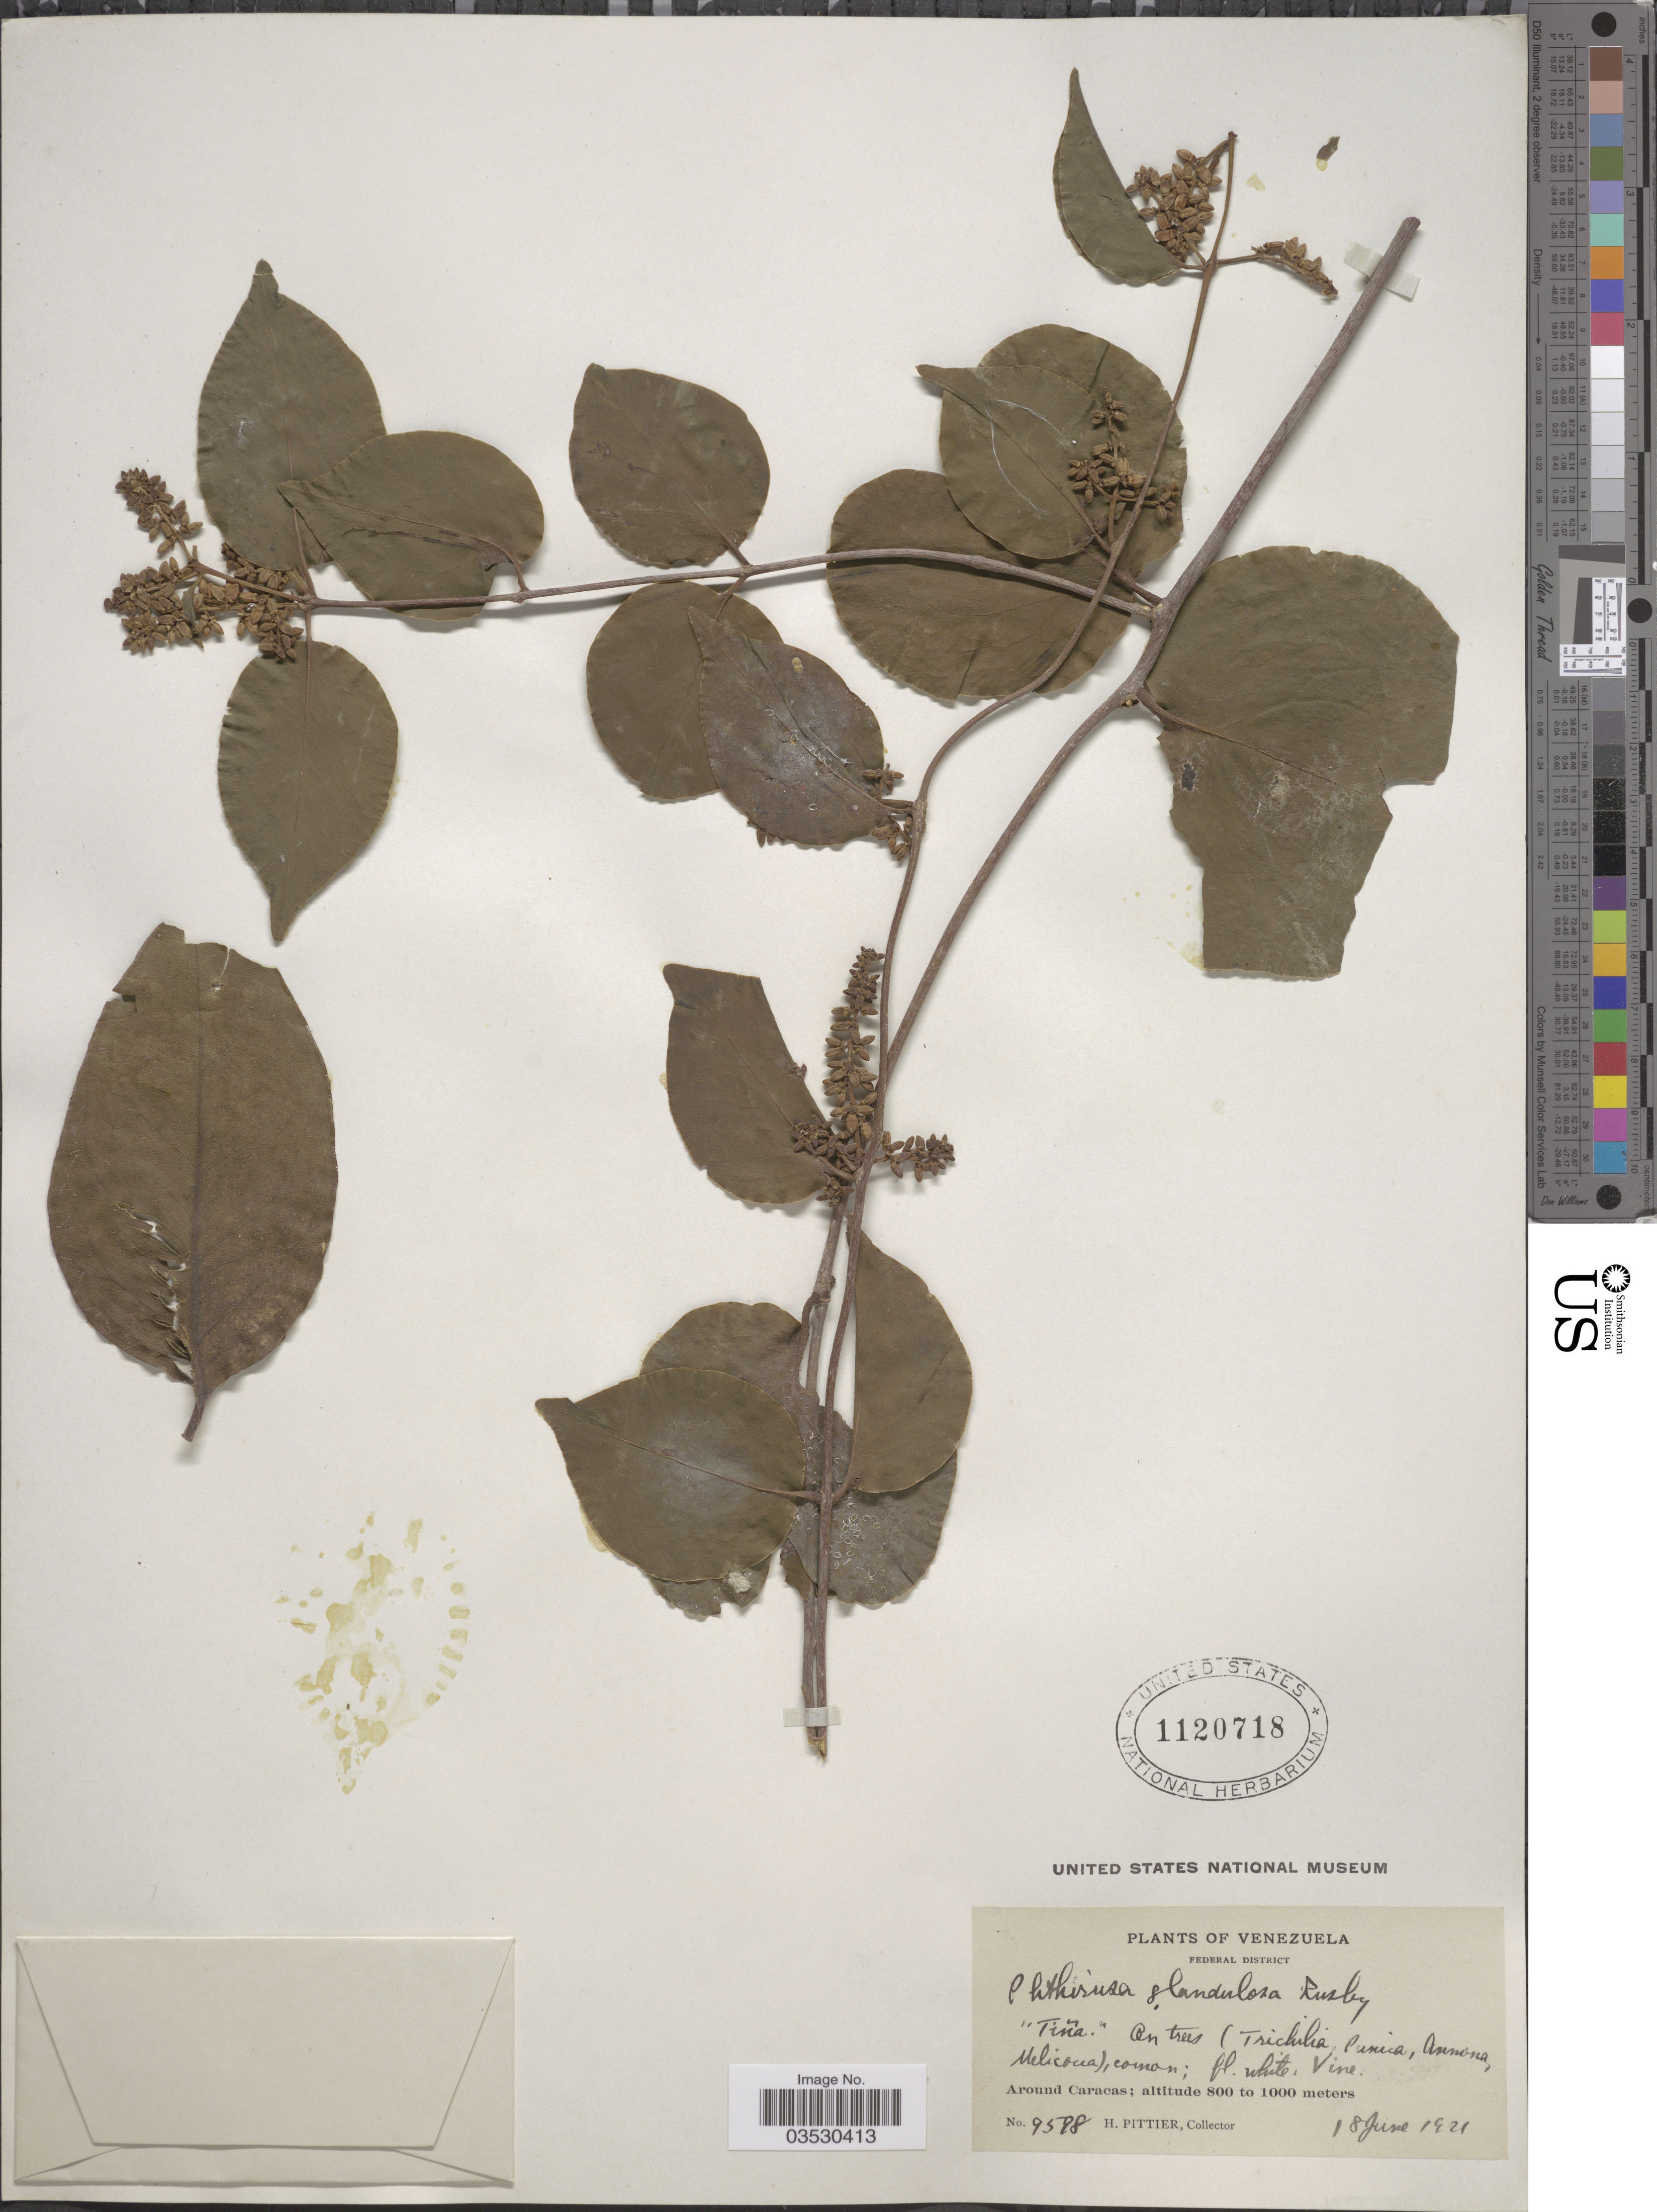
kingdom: Plantae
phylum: Tracheophyta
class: Magnoliopsida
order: Santalales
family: Loranthaceae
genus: Struthanthus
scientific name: Struthanthus orinocensis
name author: (Spreng.) G. Don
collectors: H. F. Pittier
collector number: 9598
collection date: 1921-06-18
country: Venezuela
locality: Federal District. Around Caracas.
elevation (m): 800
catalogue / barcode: US 1120718